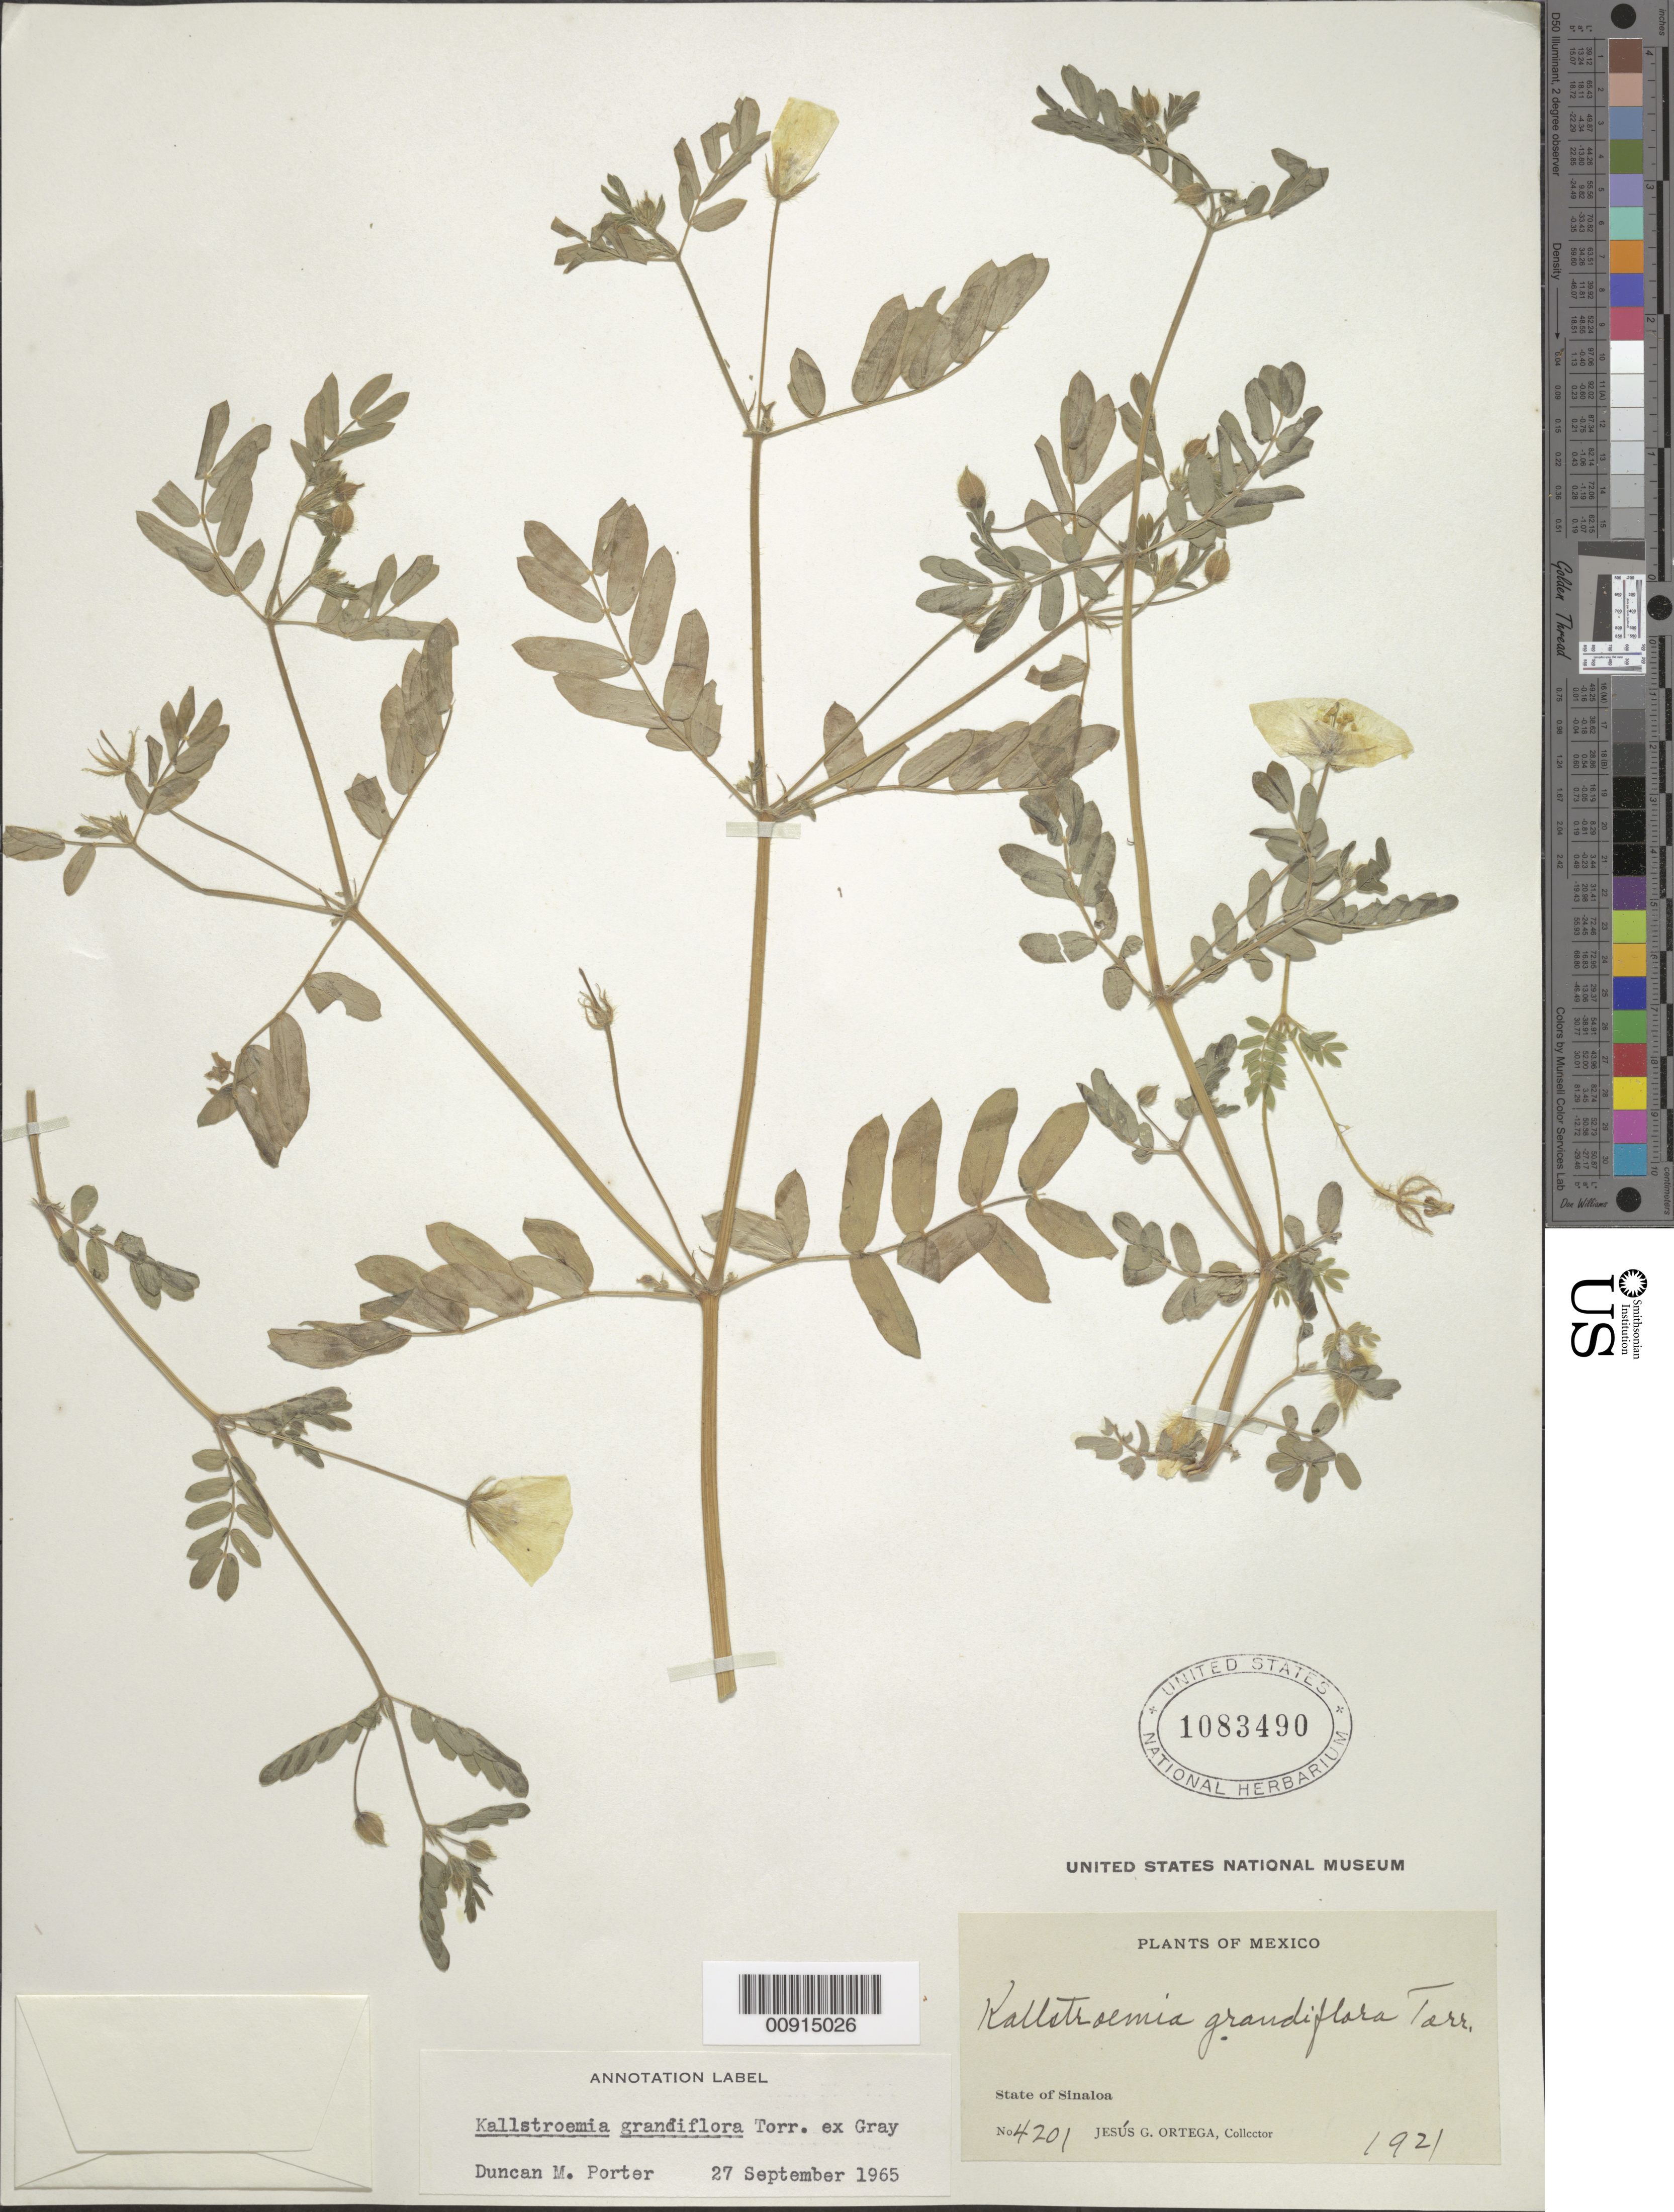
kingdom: Plantae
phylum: Tracheophyta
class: Magnoliopsida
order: Zygophyllales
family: Zygophyllaceae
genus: Kallstroemia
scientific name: Kallstroemia grandiflora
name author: Torr. ex A. Gray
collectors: J. Ortega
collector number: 4201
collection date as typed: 1921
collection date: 1921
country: Mexico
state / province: Sinaloa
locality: State of Sinaloa.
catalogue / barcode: US 1083490